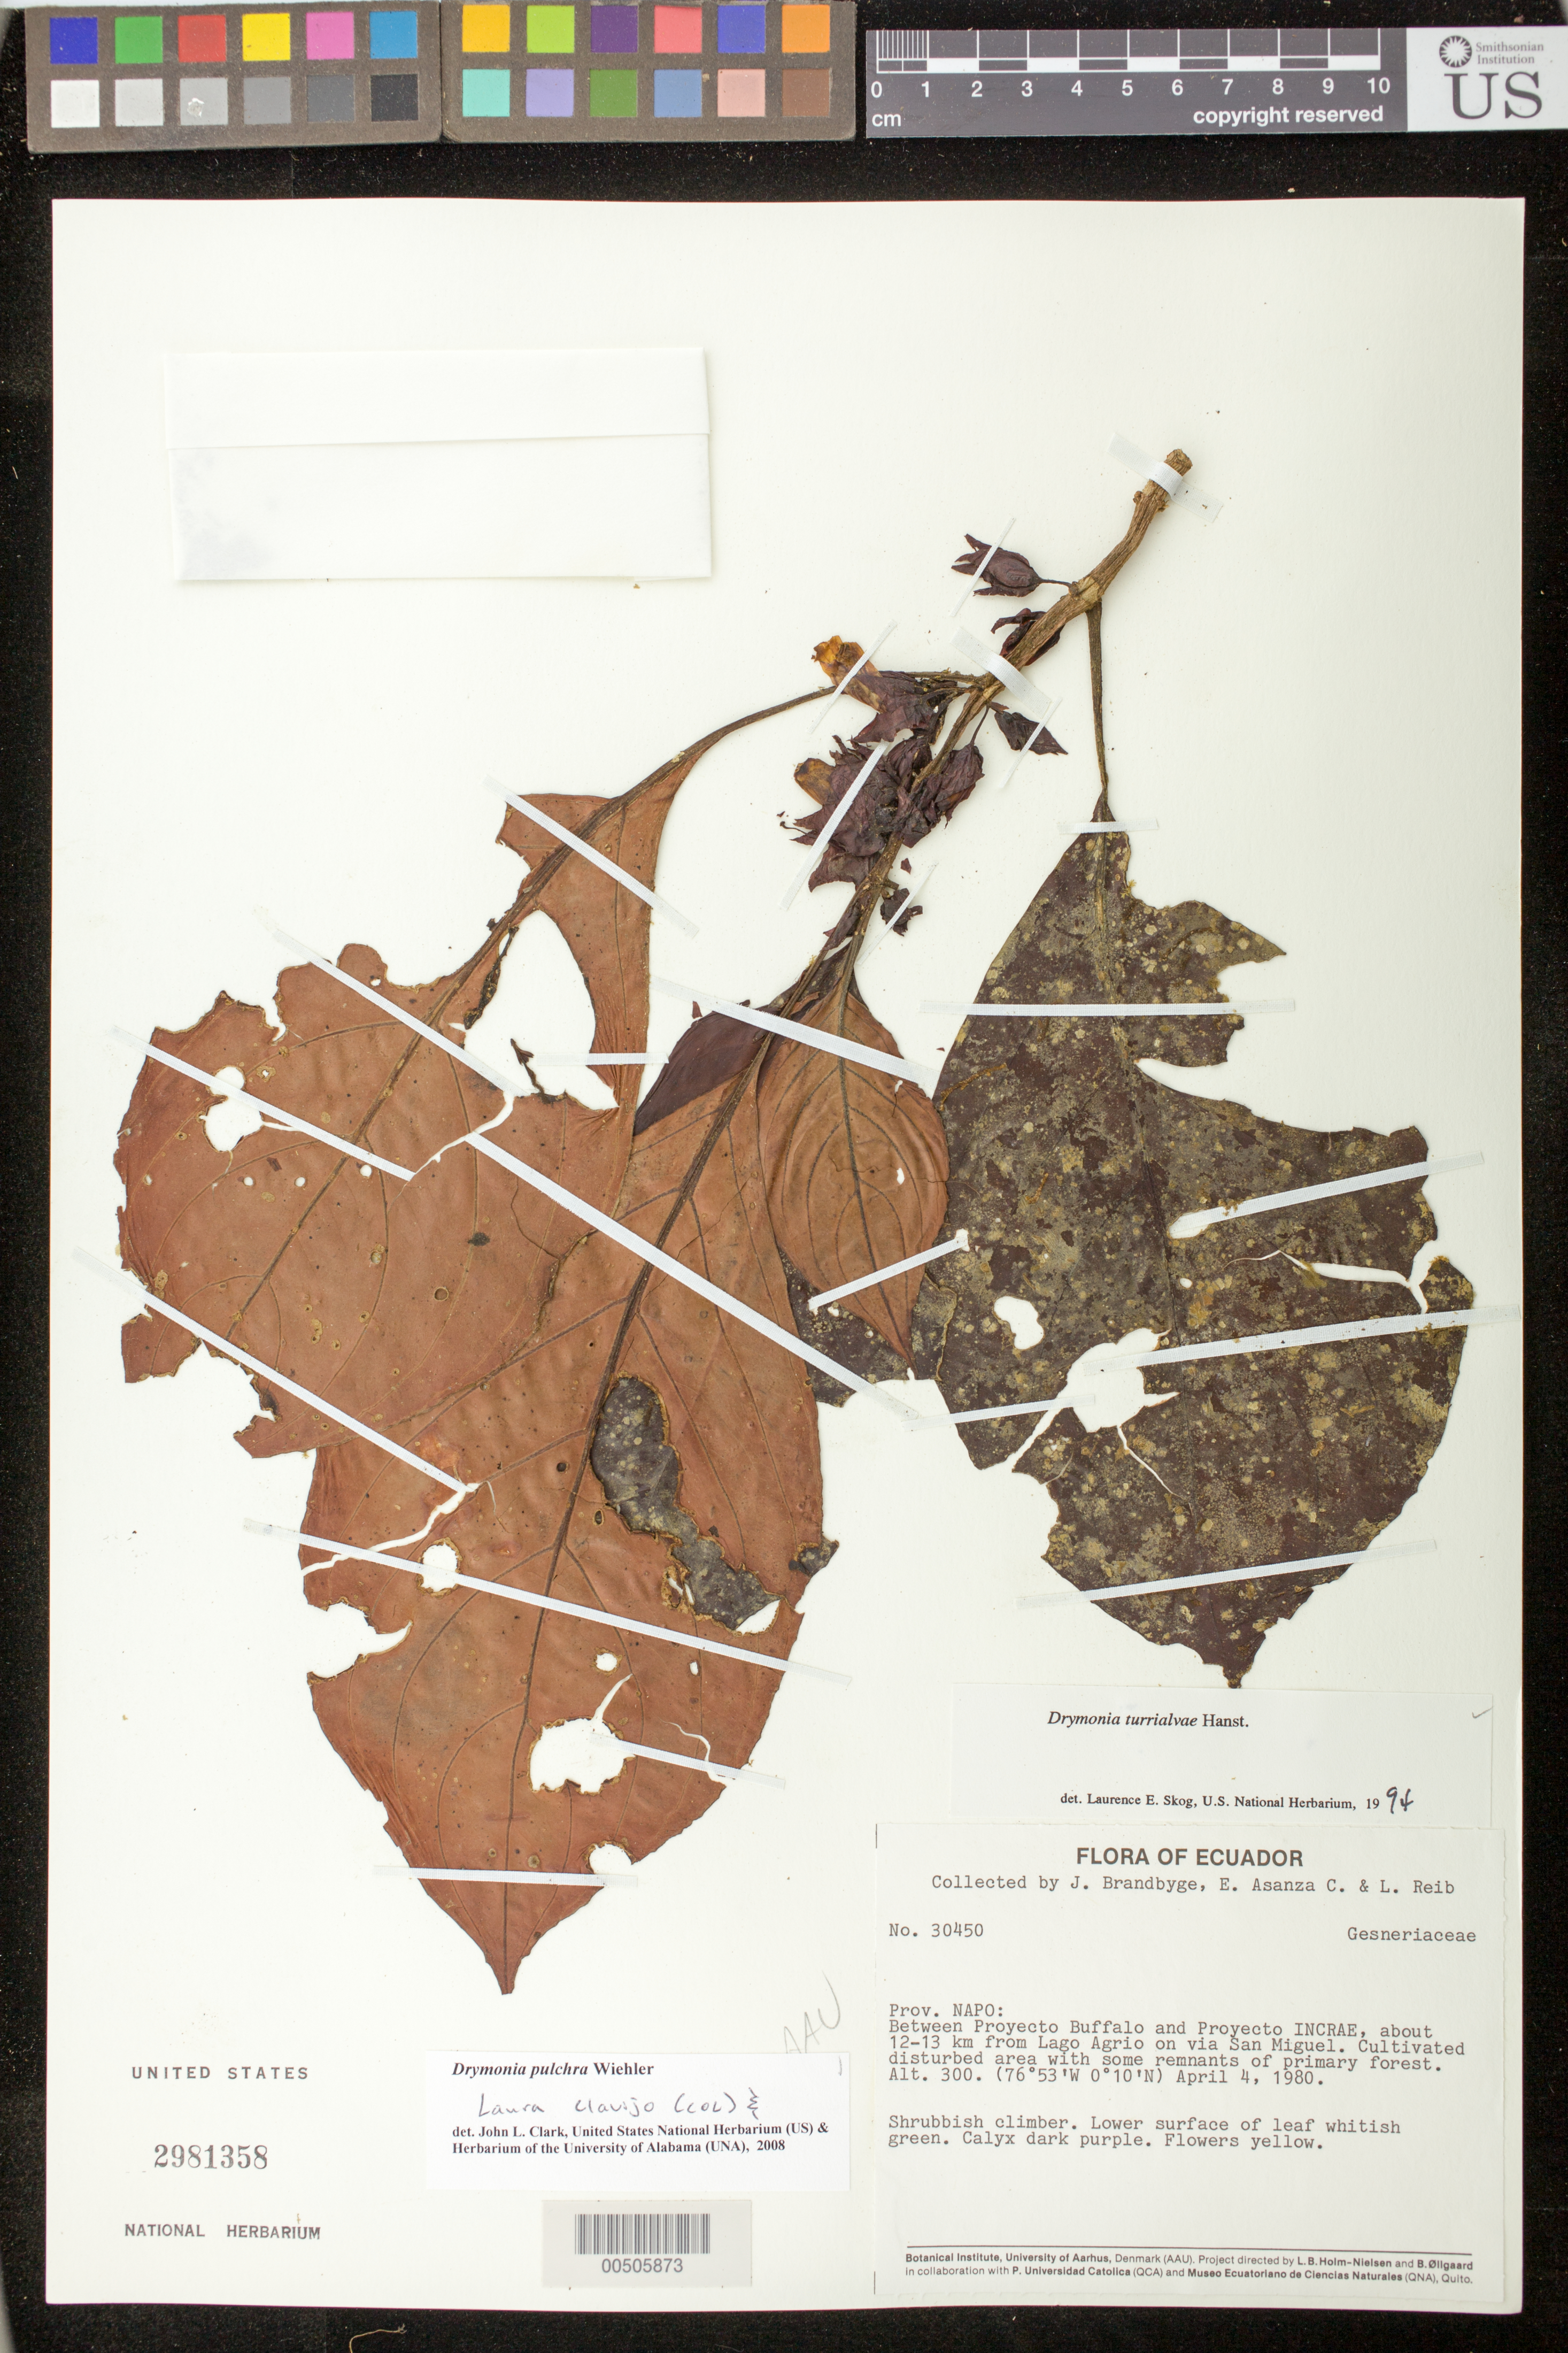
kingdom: Plantae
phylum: Tracheophyta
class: Magnoliopsida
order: Lamiales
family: Gesneriaceae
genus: Drymonia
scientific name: Drymonia pulchra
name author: Wiehler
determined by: Clavijo, L.; Clark, J. L.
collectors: J. Brandbyge, E. Asanza C. & L. Reib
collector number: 30450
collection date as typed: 04 Apr 1980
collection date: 1980-04-04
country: Ecuador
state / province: Napo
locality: Between Proyecto Buffalo and Proyecto Incrae, about 12-13 km from Lago Agrio on via San Miguel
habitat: Cultivated disturbed area with some remnants of primary forest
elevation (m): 300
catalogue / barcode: US 2981358